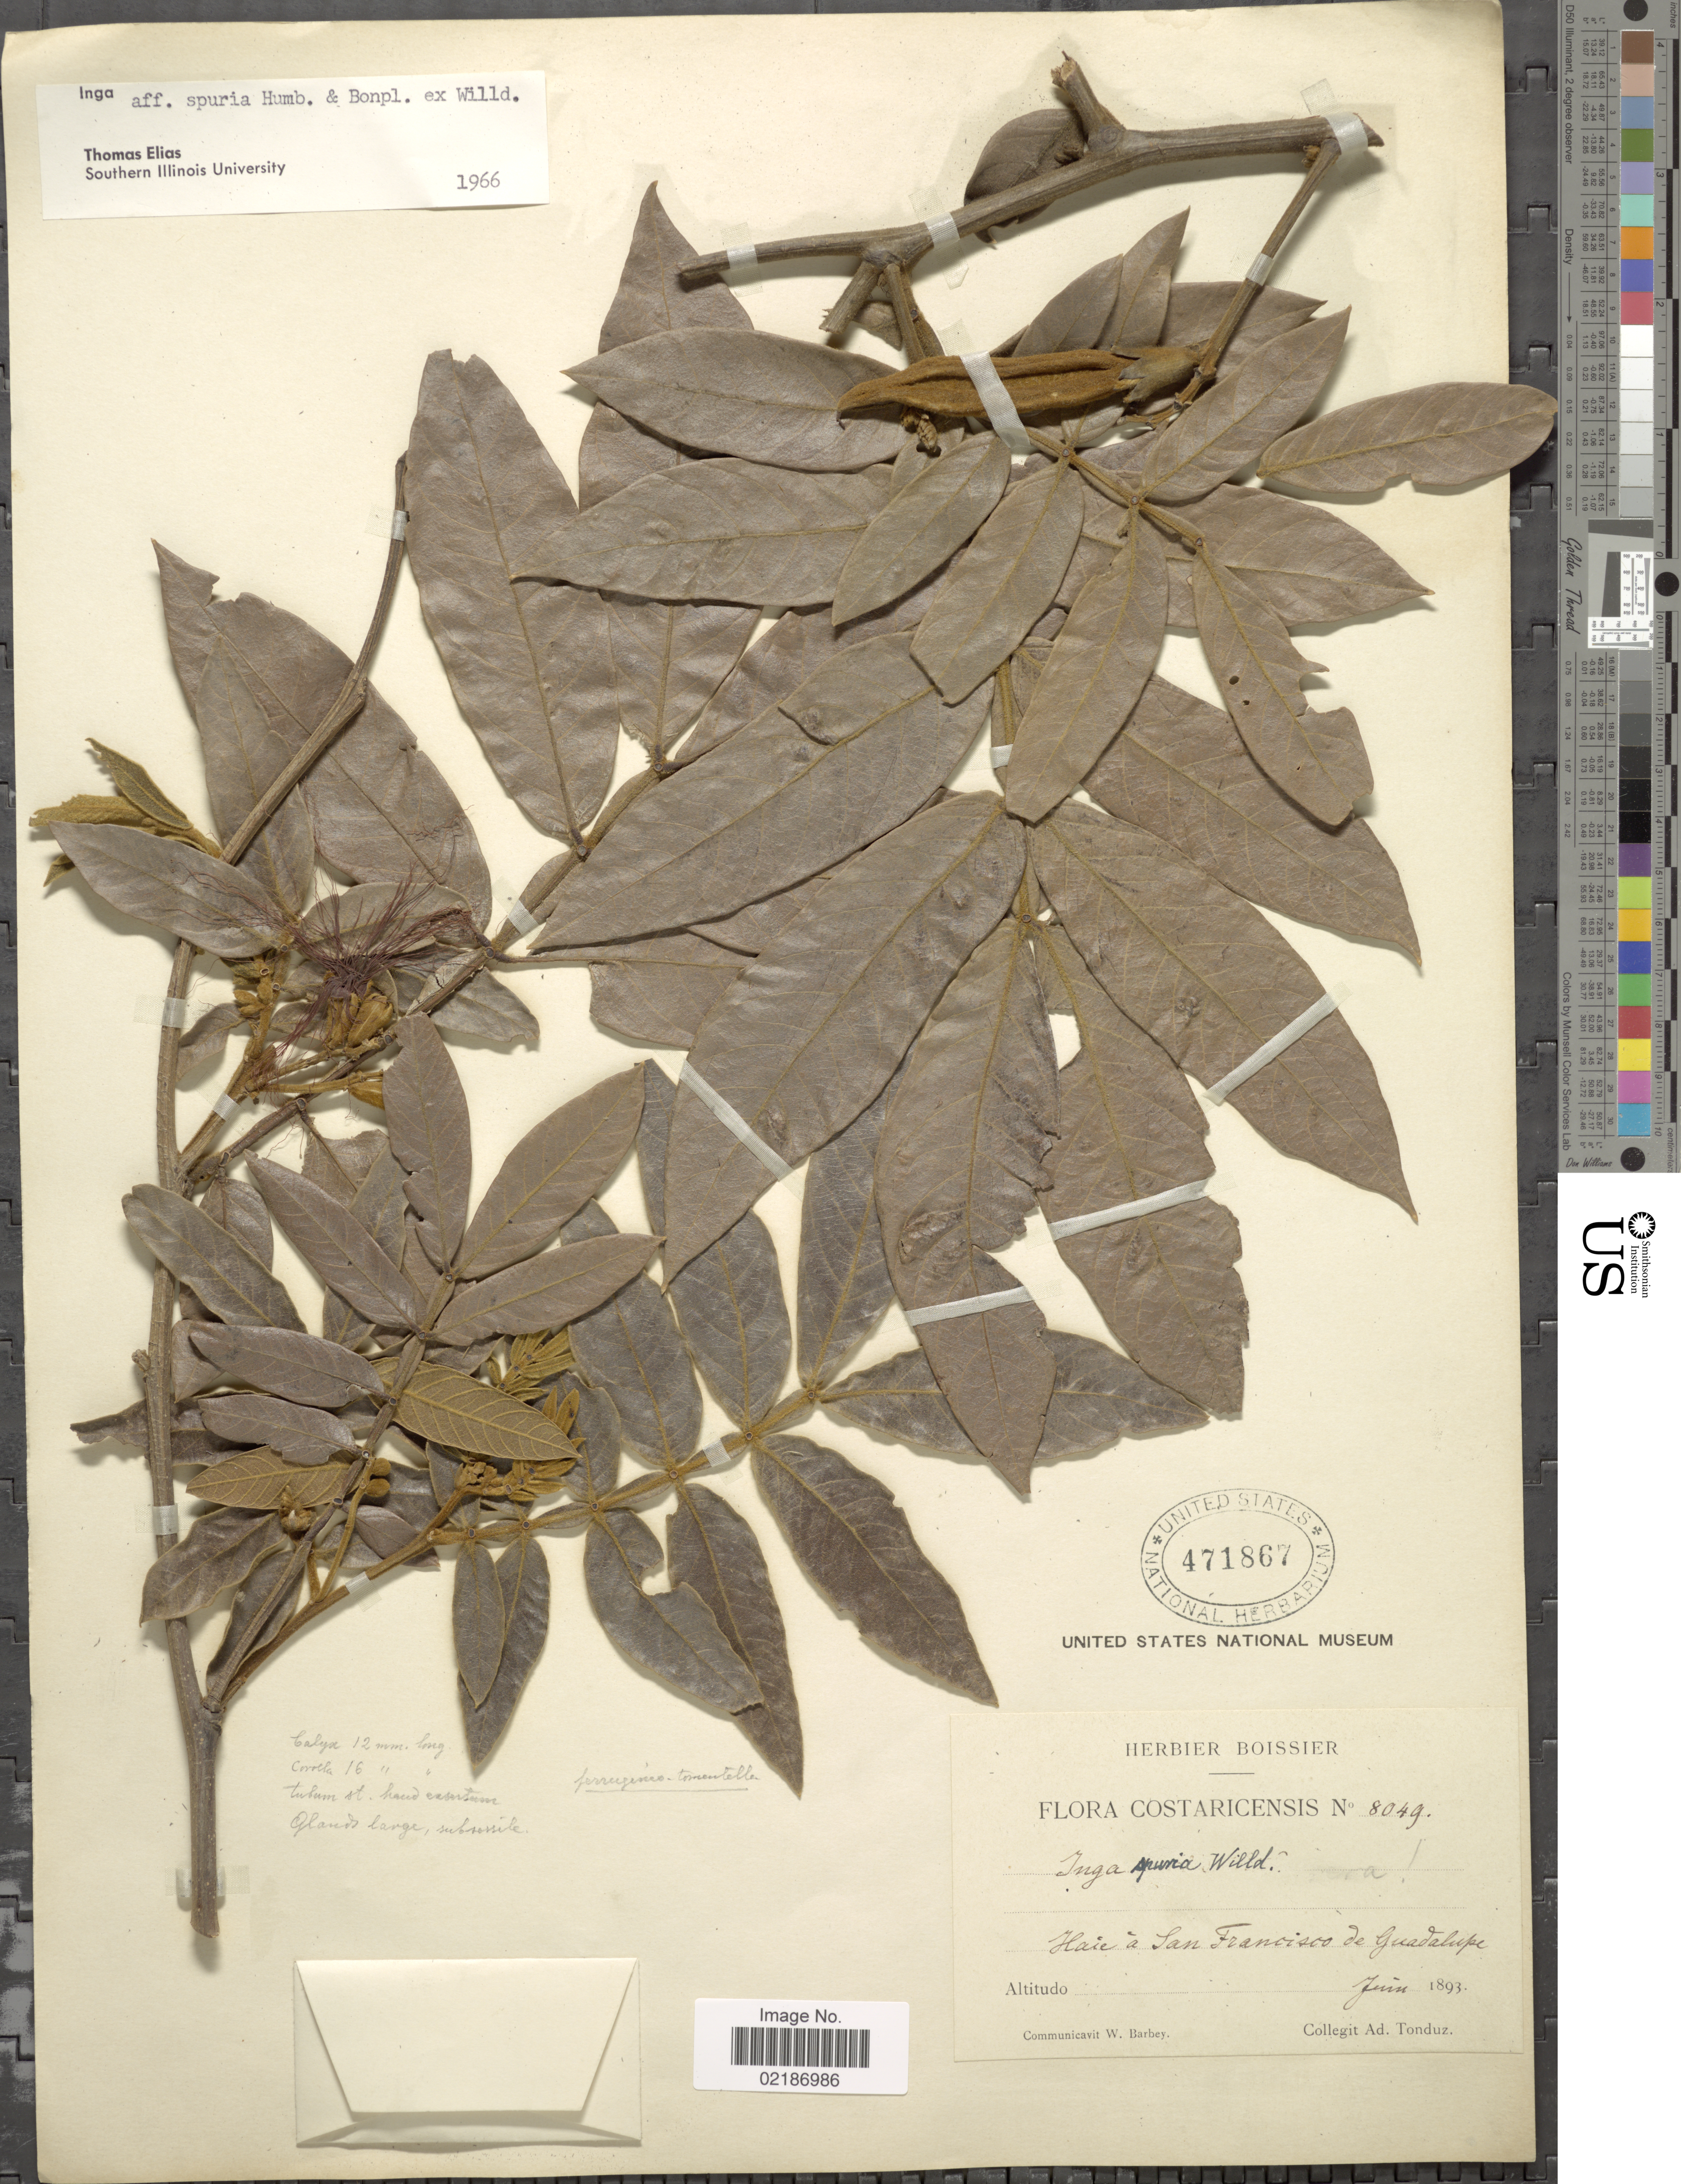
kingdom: Plantae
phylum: Tracheophyta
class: Magnoliopsida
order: Fabales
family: Fabaceae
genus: Inga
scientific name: Inga vera subsp. vera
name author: Willd.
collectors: A. Tonduz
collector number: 8049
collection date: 1893-06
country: Costa Rica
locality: Haie a San Francisco de Guadalupe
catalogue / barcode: US 471867